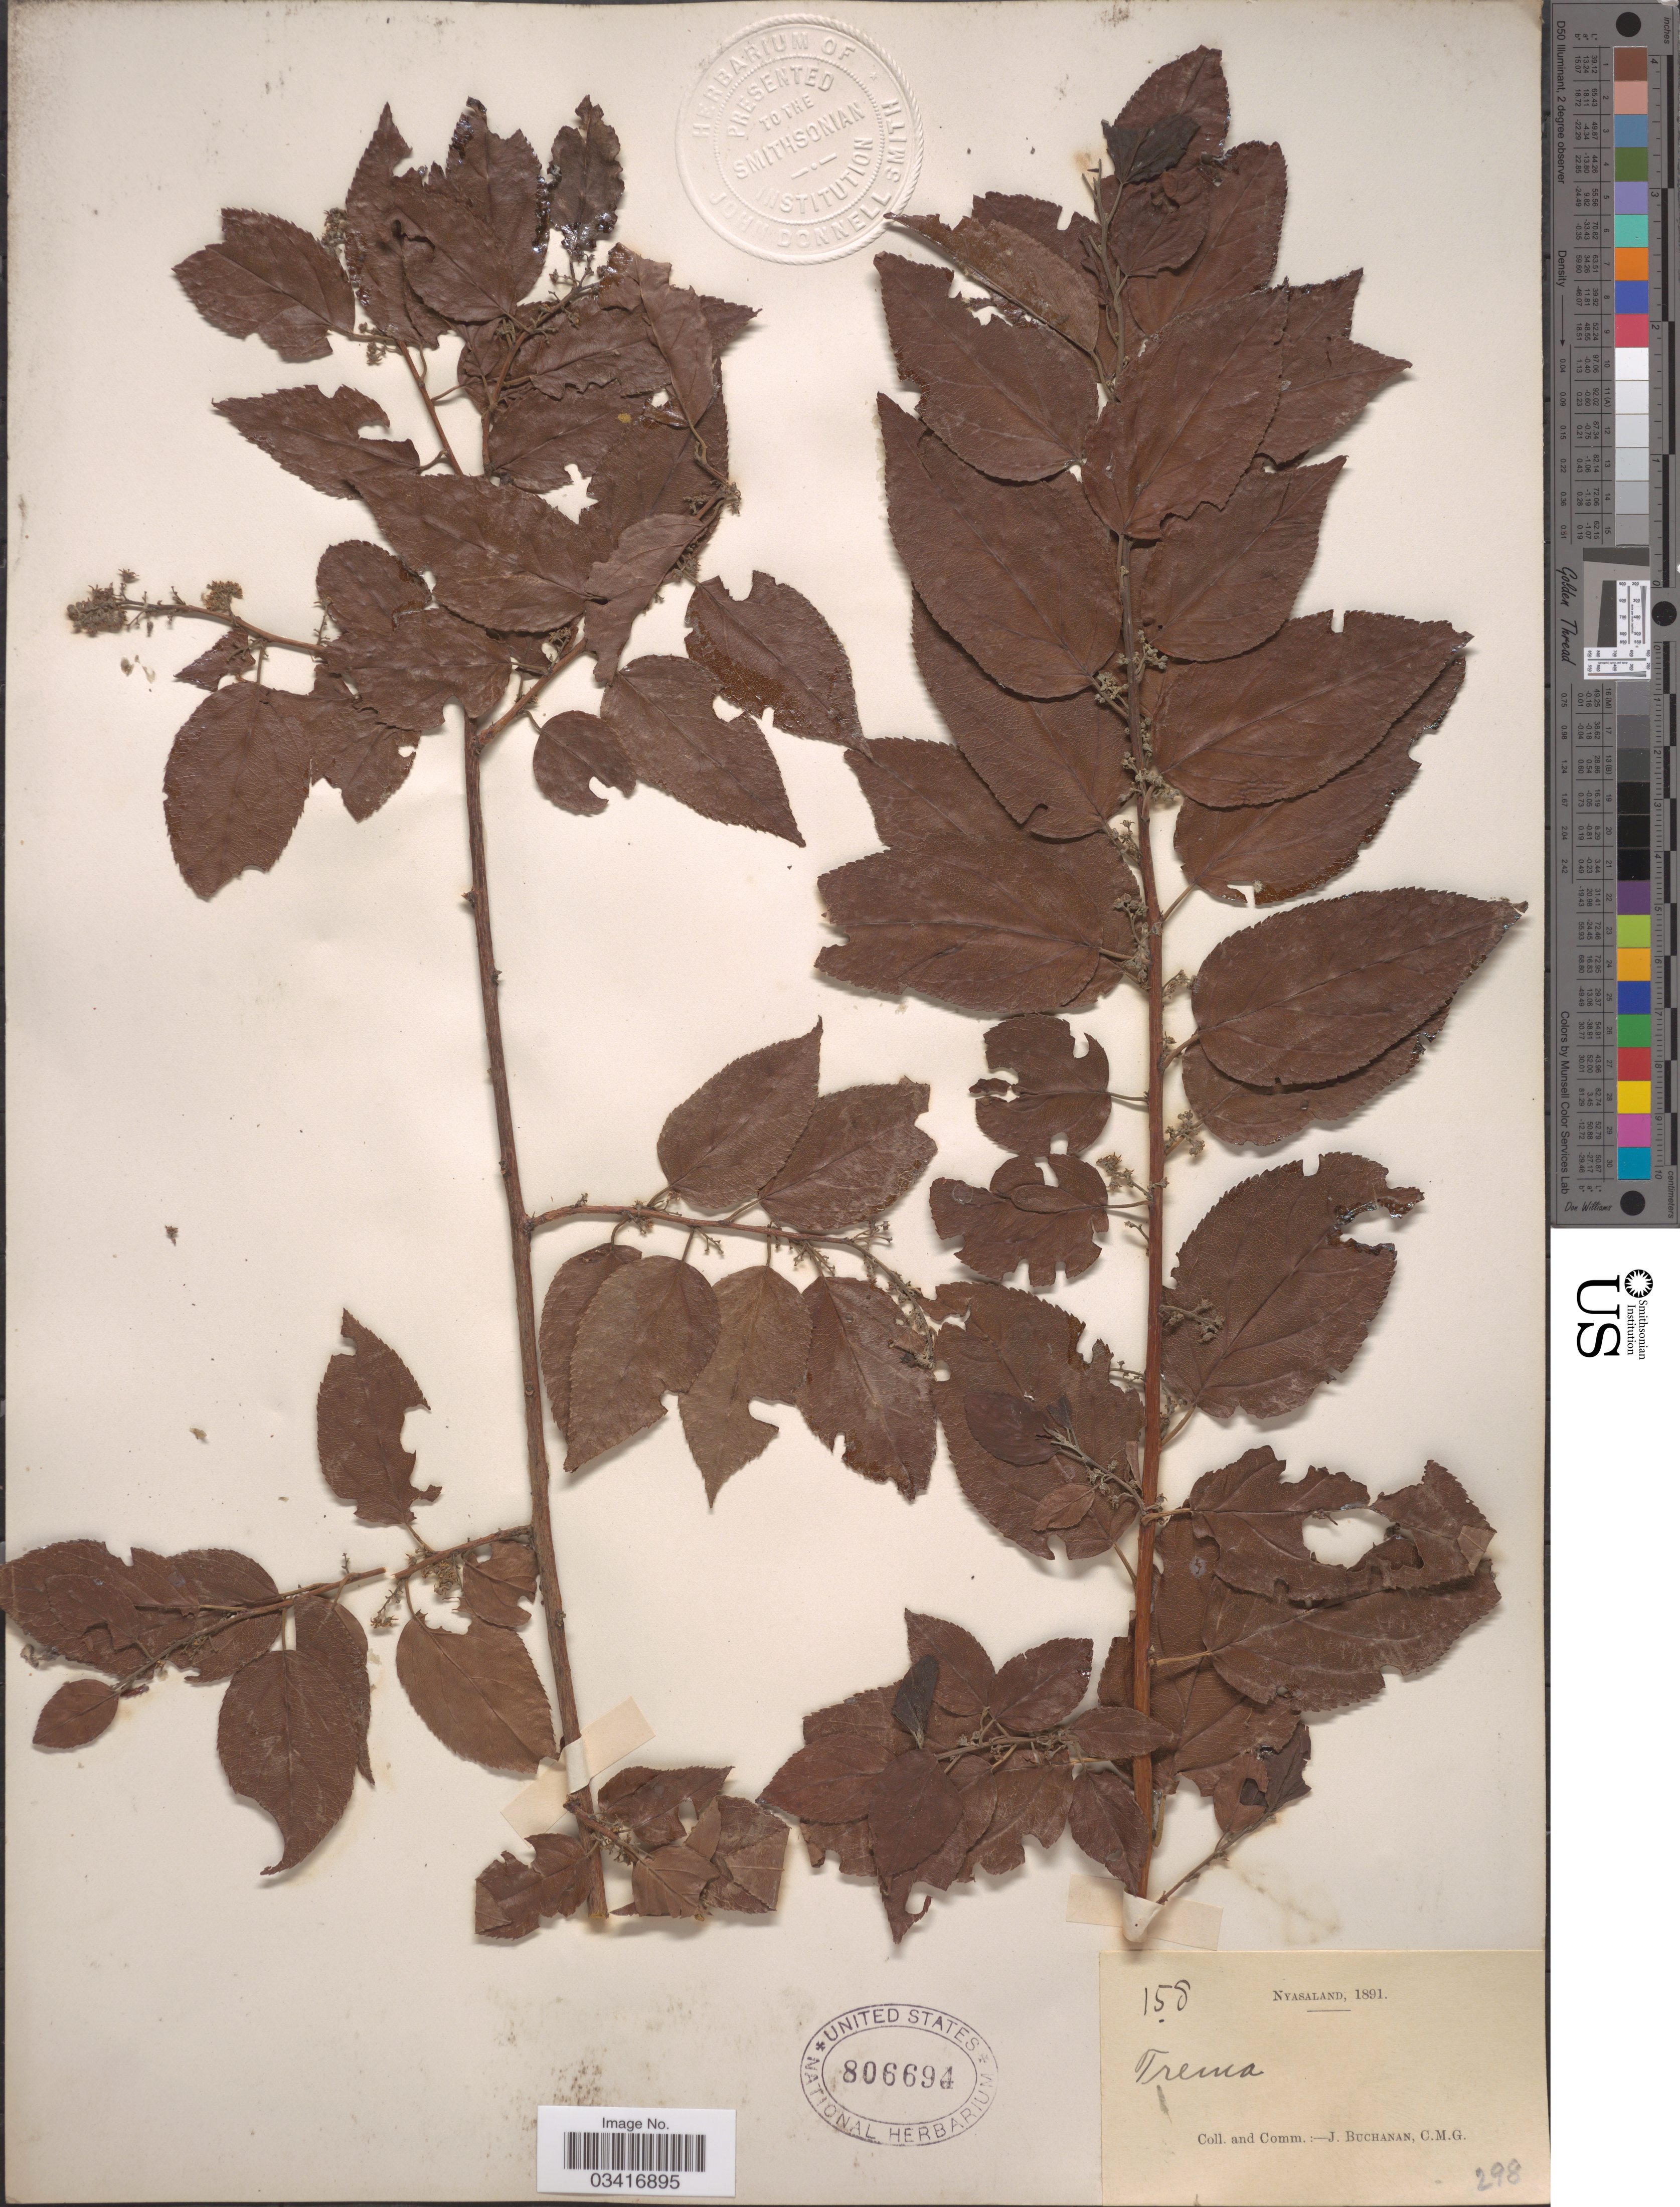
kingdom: Plantae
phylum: Tracheophyta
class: Magnoliopsida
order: Saxifragales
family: Iteaceae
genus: Choristylis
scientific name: Choristylis shirensis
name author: Baker f.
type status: Isosyntype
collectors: J. Buchanan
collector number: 158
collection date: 1891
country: Malawi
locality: Nyasaland.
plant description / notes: Appears to be a syntype of Choristylis shirensis Baker f.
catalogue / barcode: US 806694